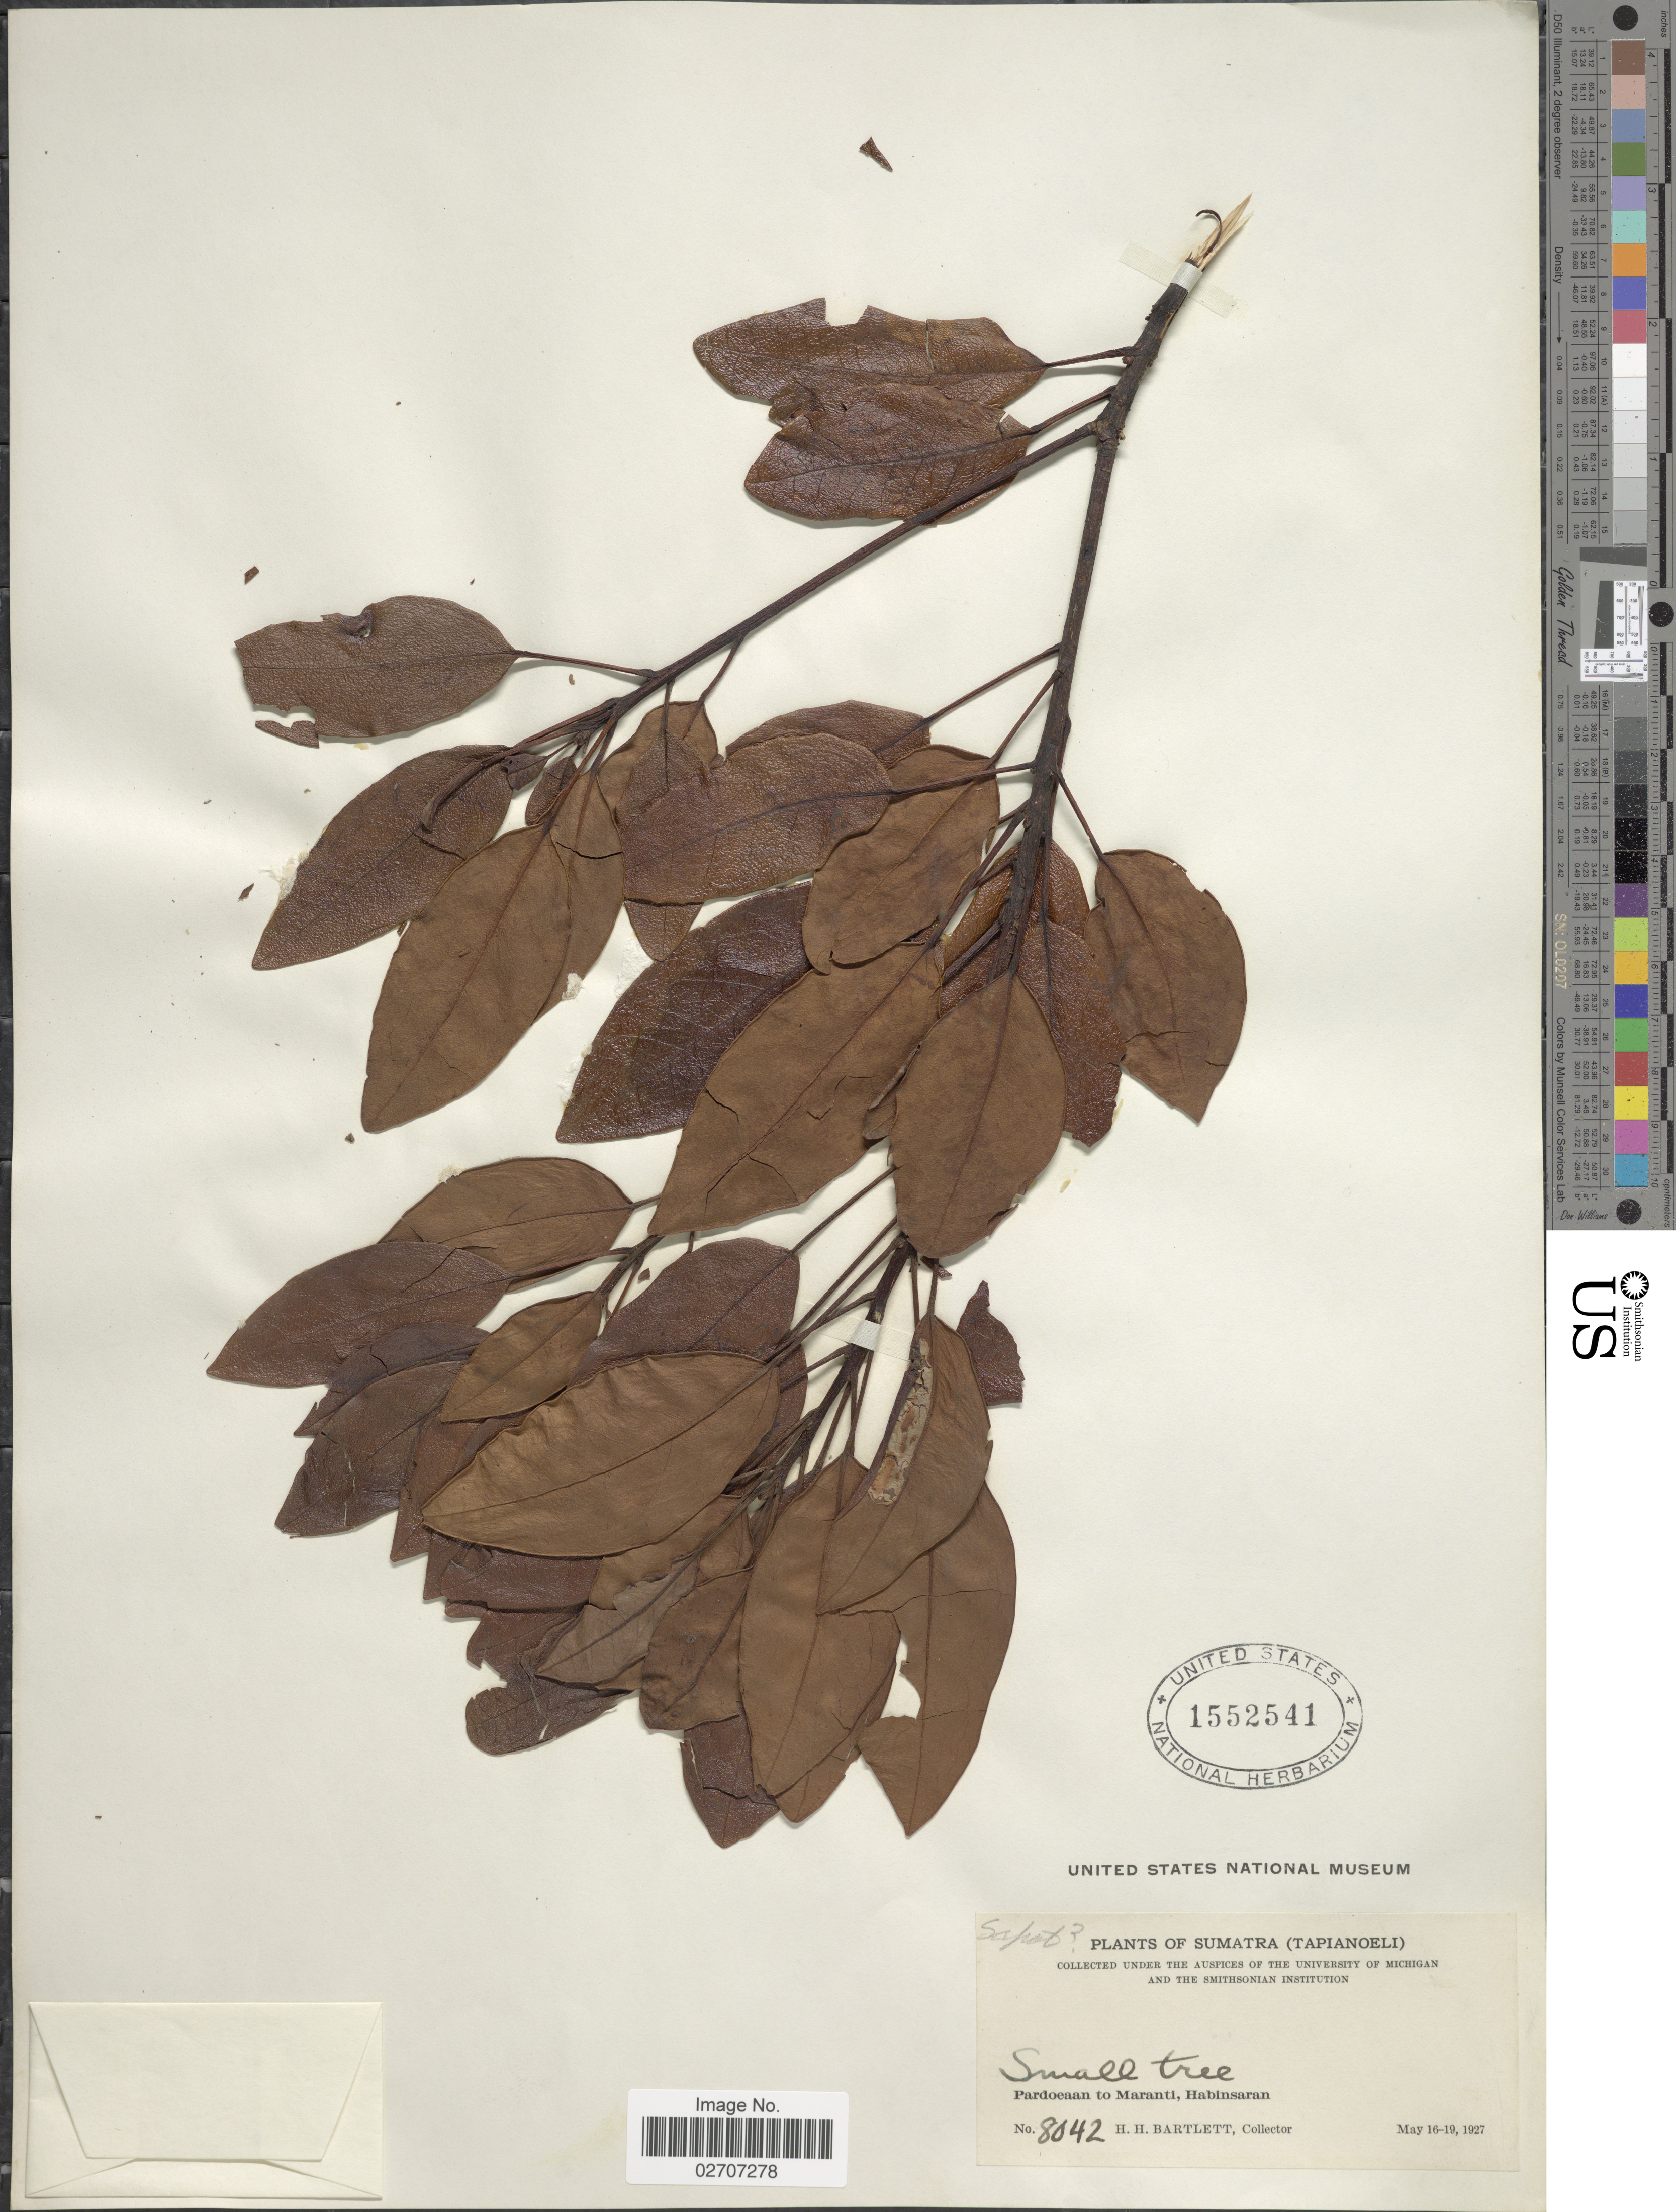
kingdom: Plantae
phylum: Tracheophyta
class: Magnoliopsida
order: Ericales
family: Sapotaceae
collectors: H. H. Bartlett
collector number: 8042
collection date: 1927-05-16/1927-05-19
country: Indonesia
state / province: Sumatra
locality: Sumatra (Tapianoeli), Pardoeaan to Maranti, Habinsaran.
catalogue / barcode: US 1552541